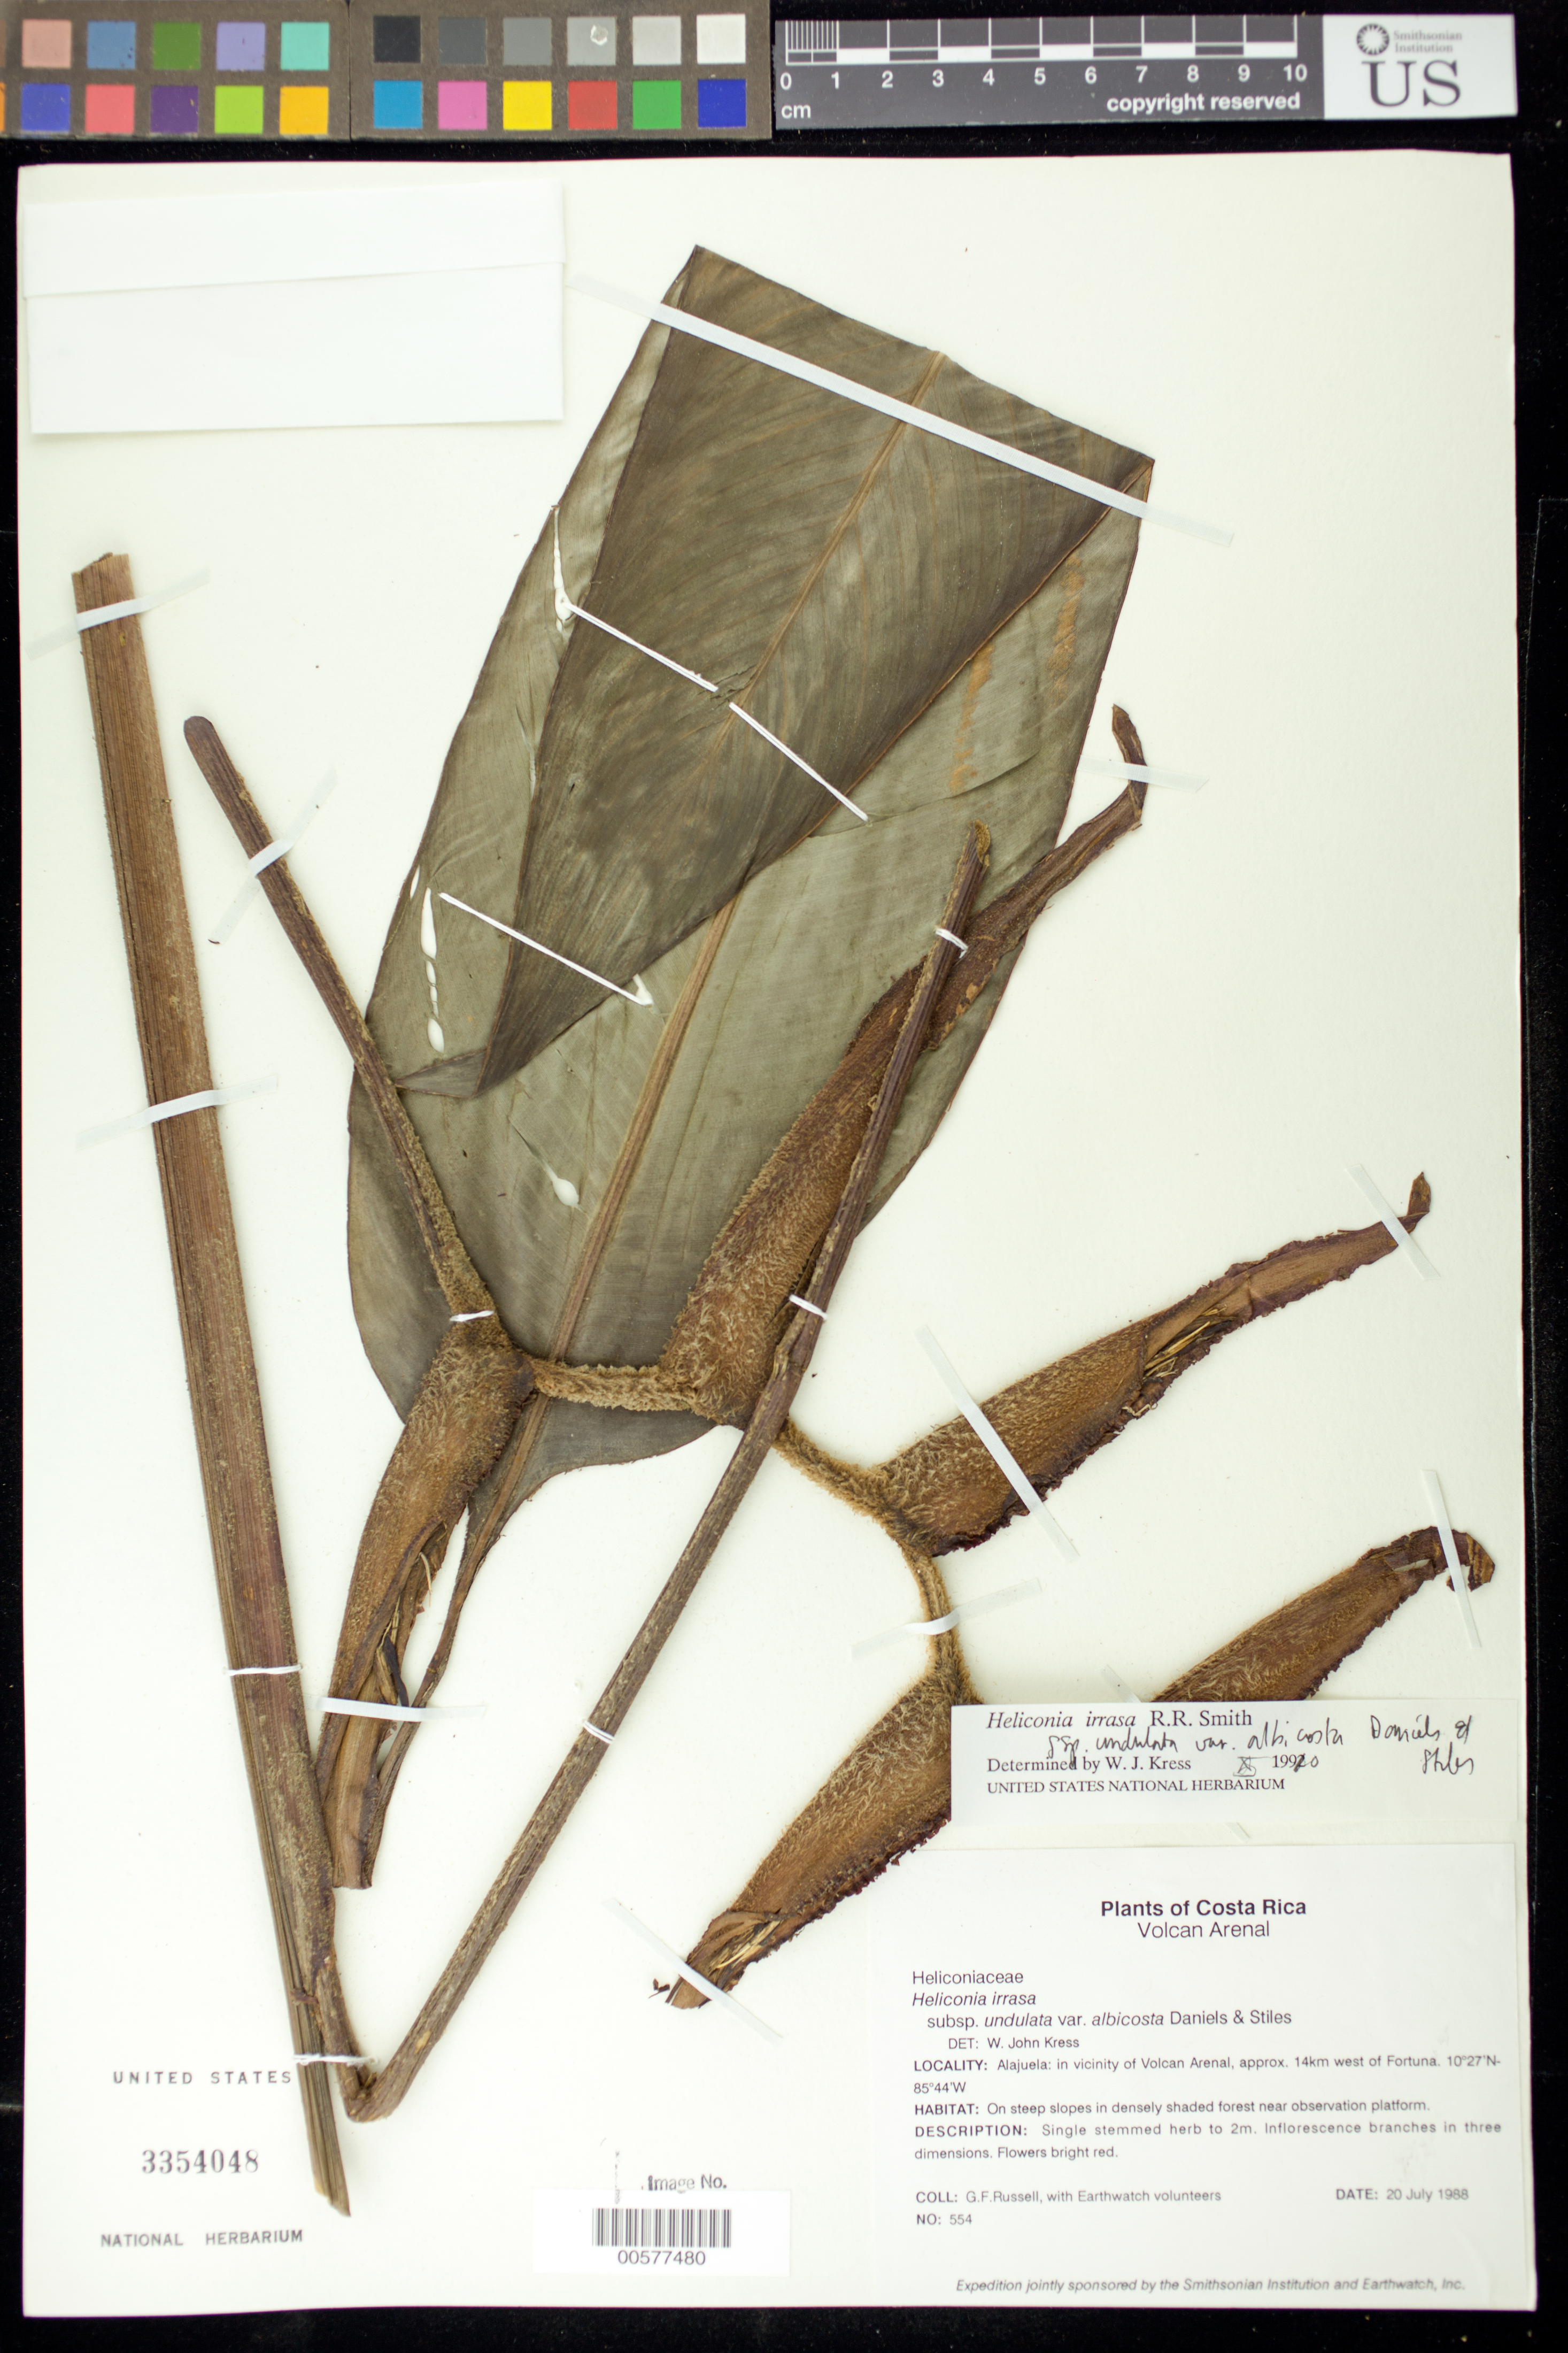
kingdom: Plantae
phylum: Tracheophyta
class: Liliopsida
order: Zingiberales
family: Heliconiaceae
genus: Heliconia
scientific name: Heliconia irrasa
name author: Lane ex R.R. Sm.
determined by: Kress, W. J., (US), Smithsonian Institution - National Museum of Natural History (UNITED STATES)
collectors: G. Russell & E. Temeles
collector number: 554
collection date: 1988-07-20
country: Costa Rica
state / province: Alajuela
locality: In vicinity of Volcan Arenal, approx. 14 km W of Fortuna.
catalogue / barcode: US 3354048